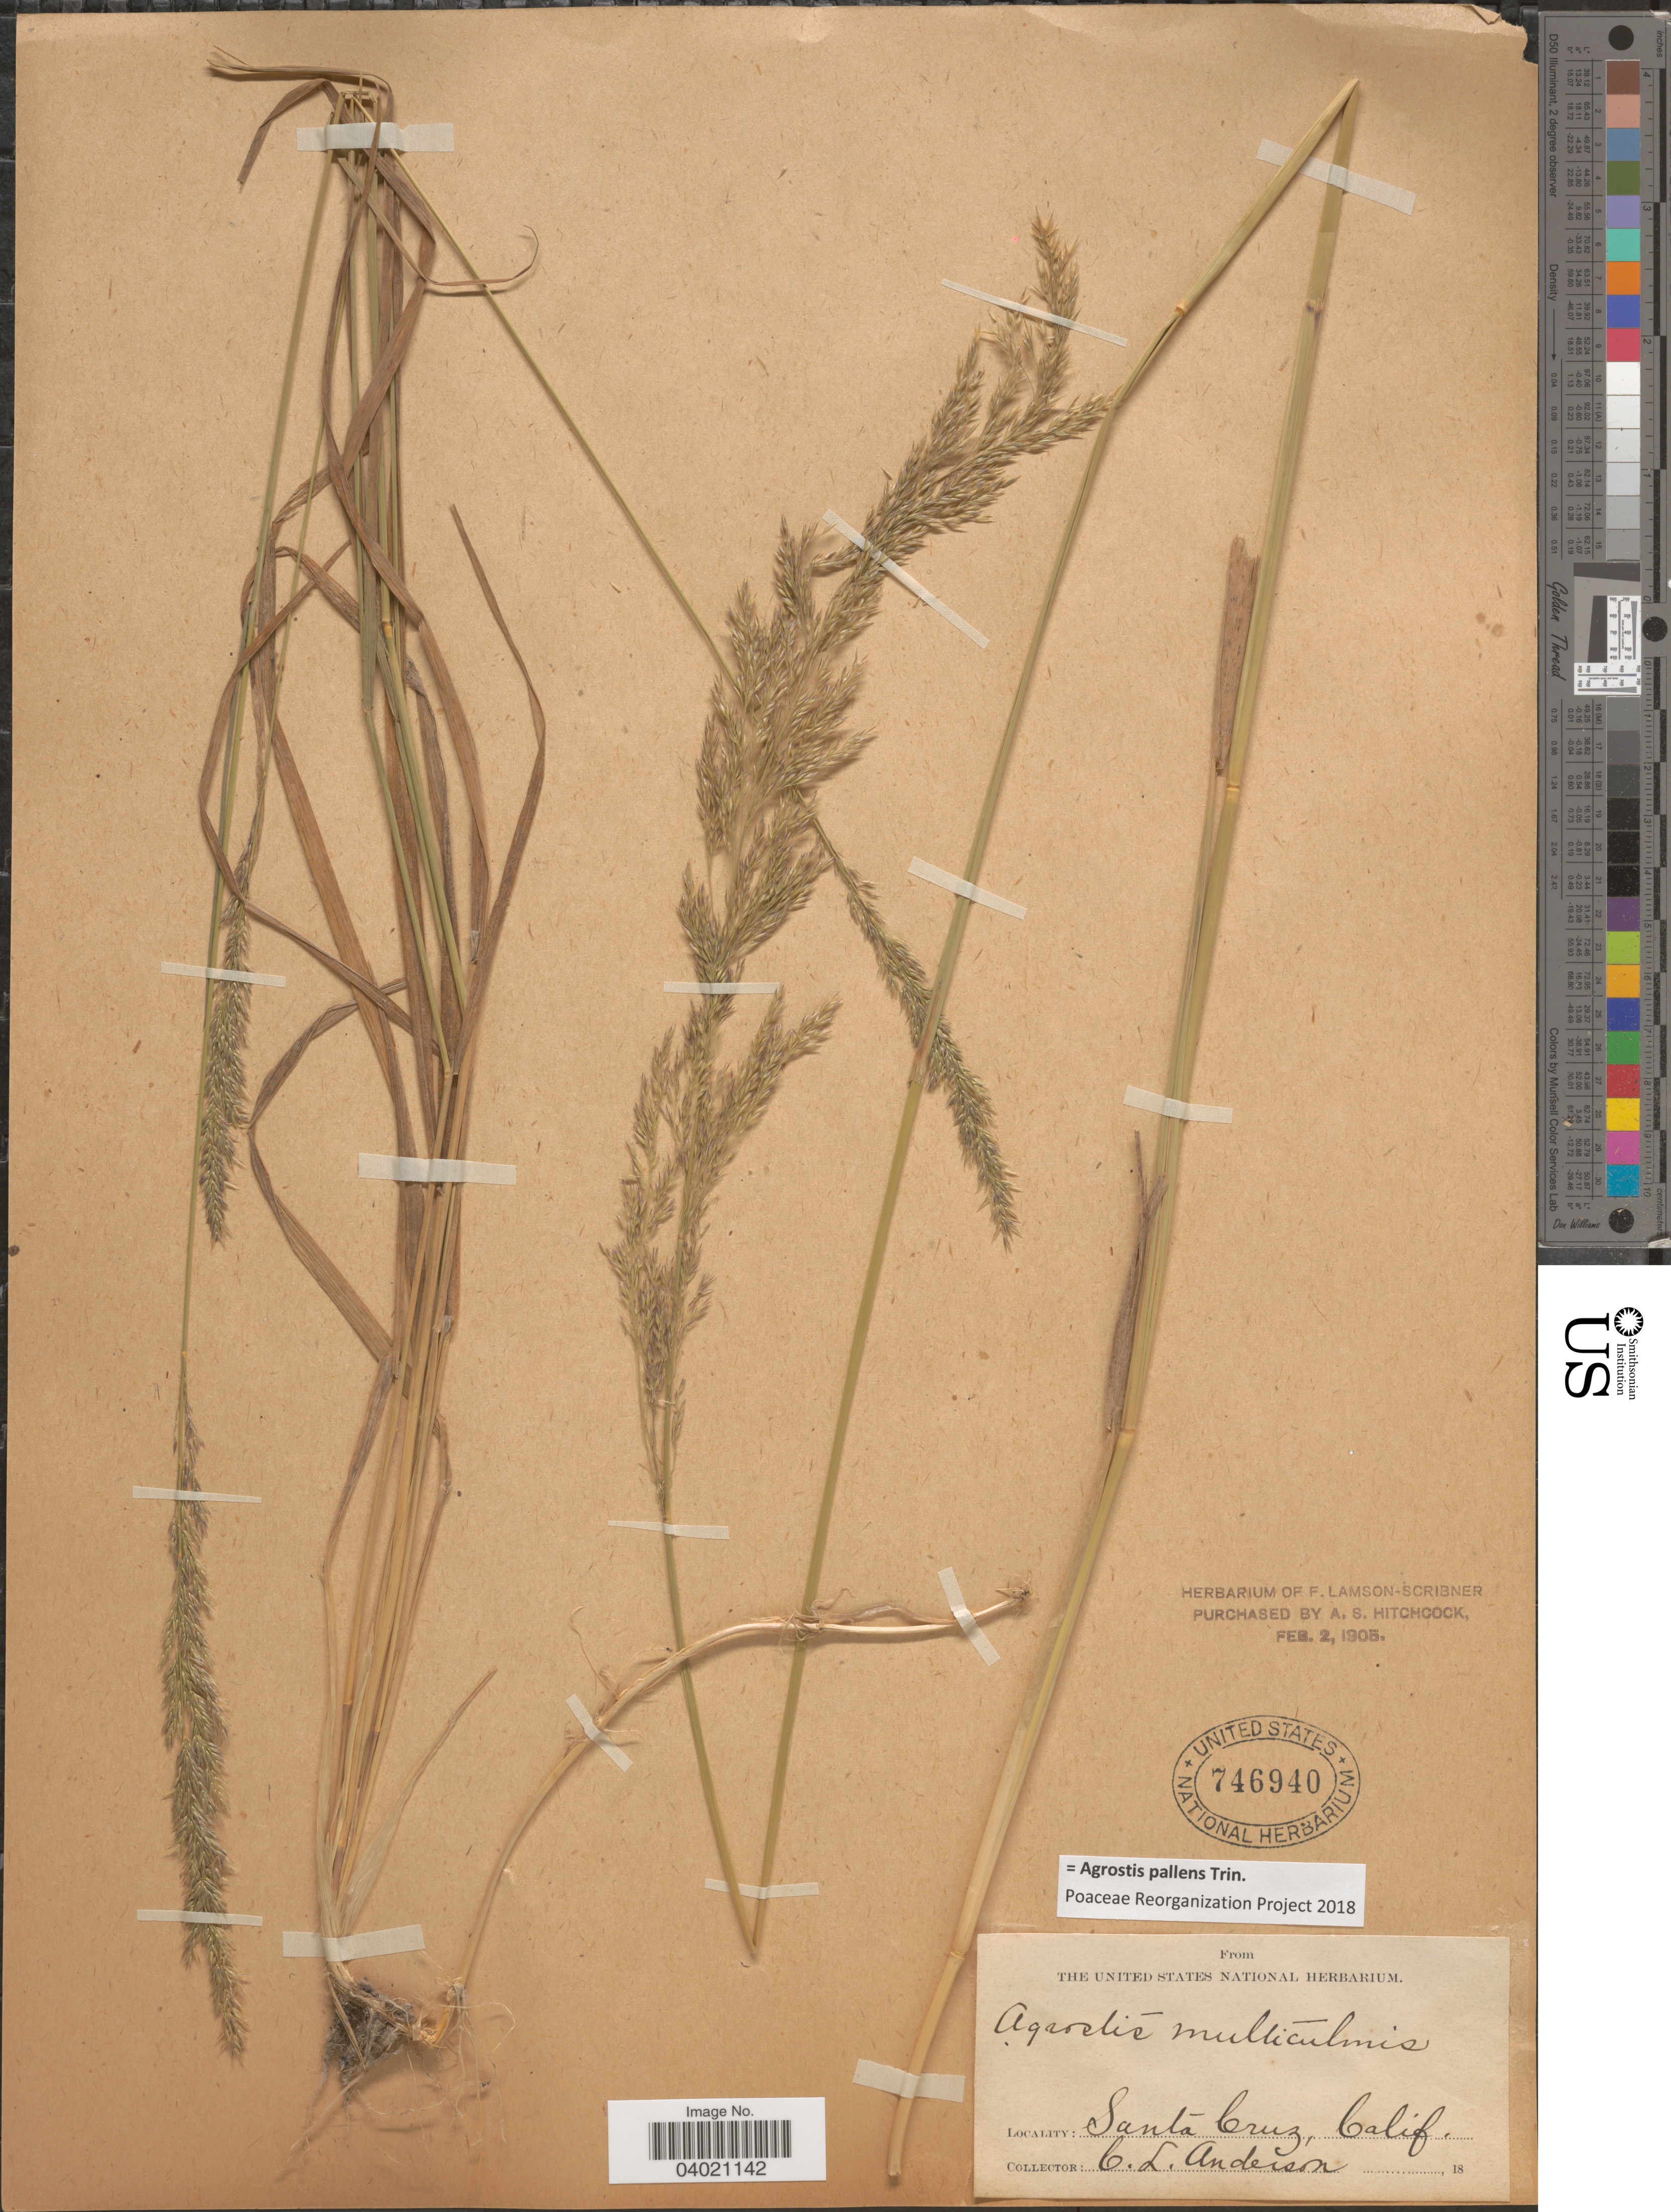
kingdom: Plantae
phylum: Tracheophyta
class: Liliopsida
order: Poales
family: Poaceae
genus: Agrostis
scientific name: Agrostis pallens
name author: Trin.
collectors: C. L. Anderson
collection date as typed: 18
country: United States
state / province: California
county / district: Santa Cruz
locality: Santa Cruz.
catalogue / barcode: US 746940